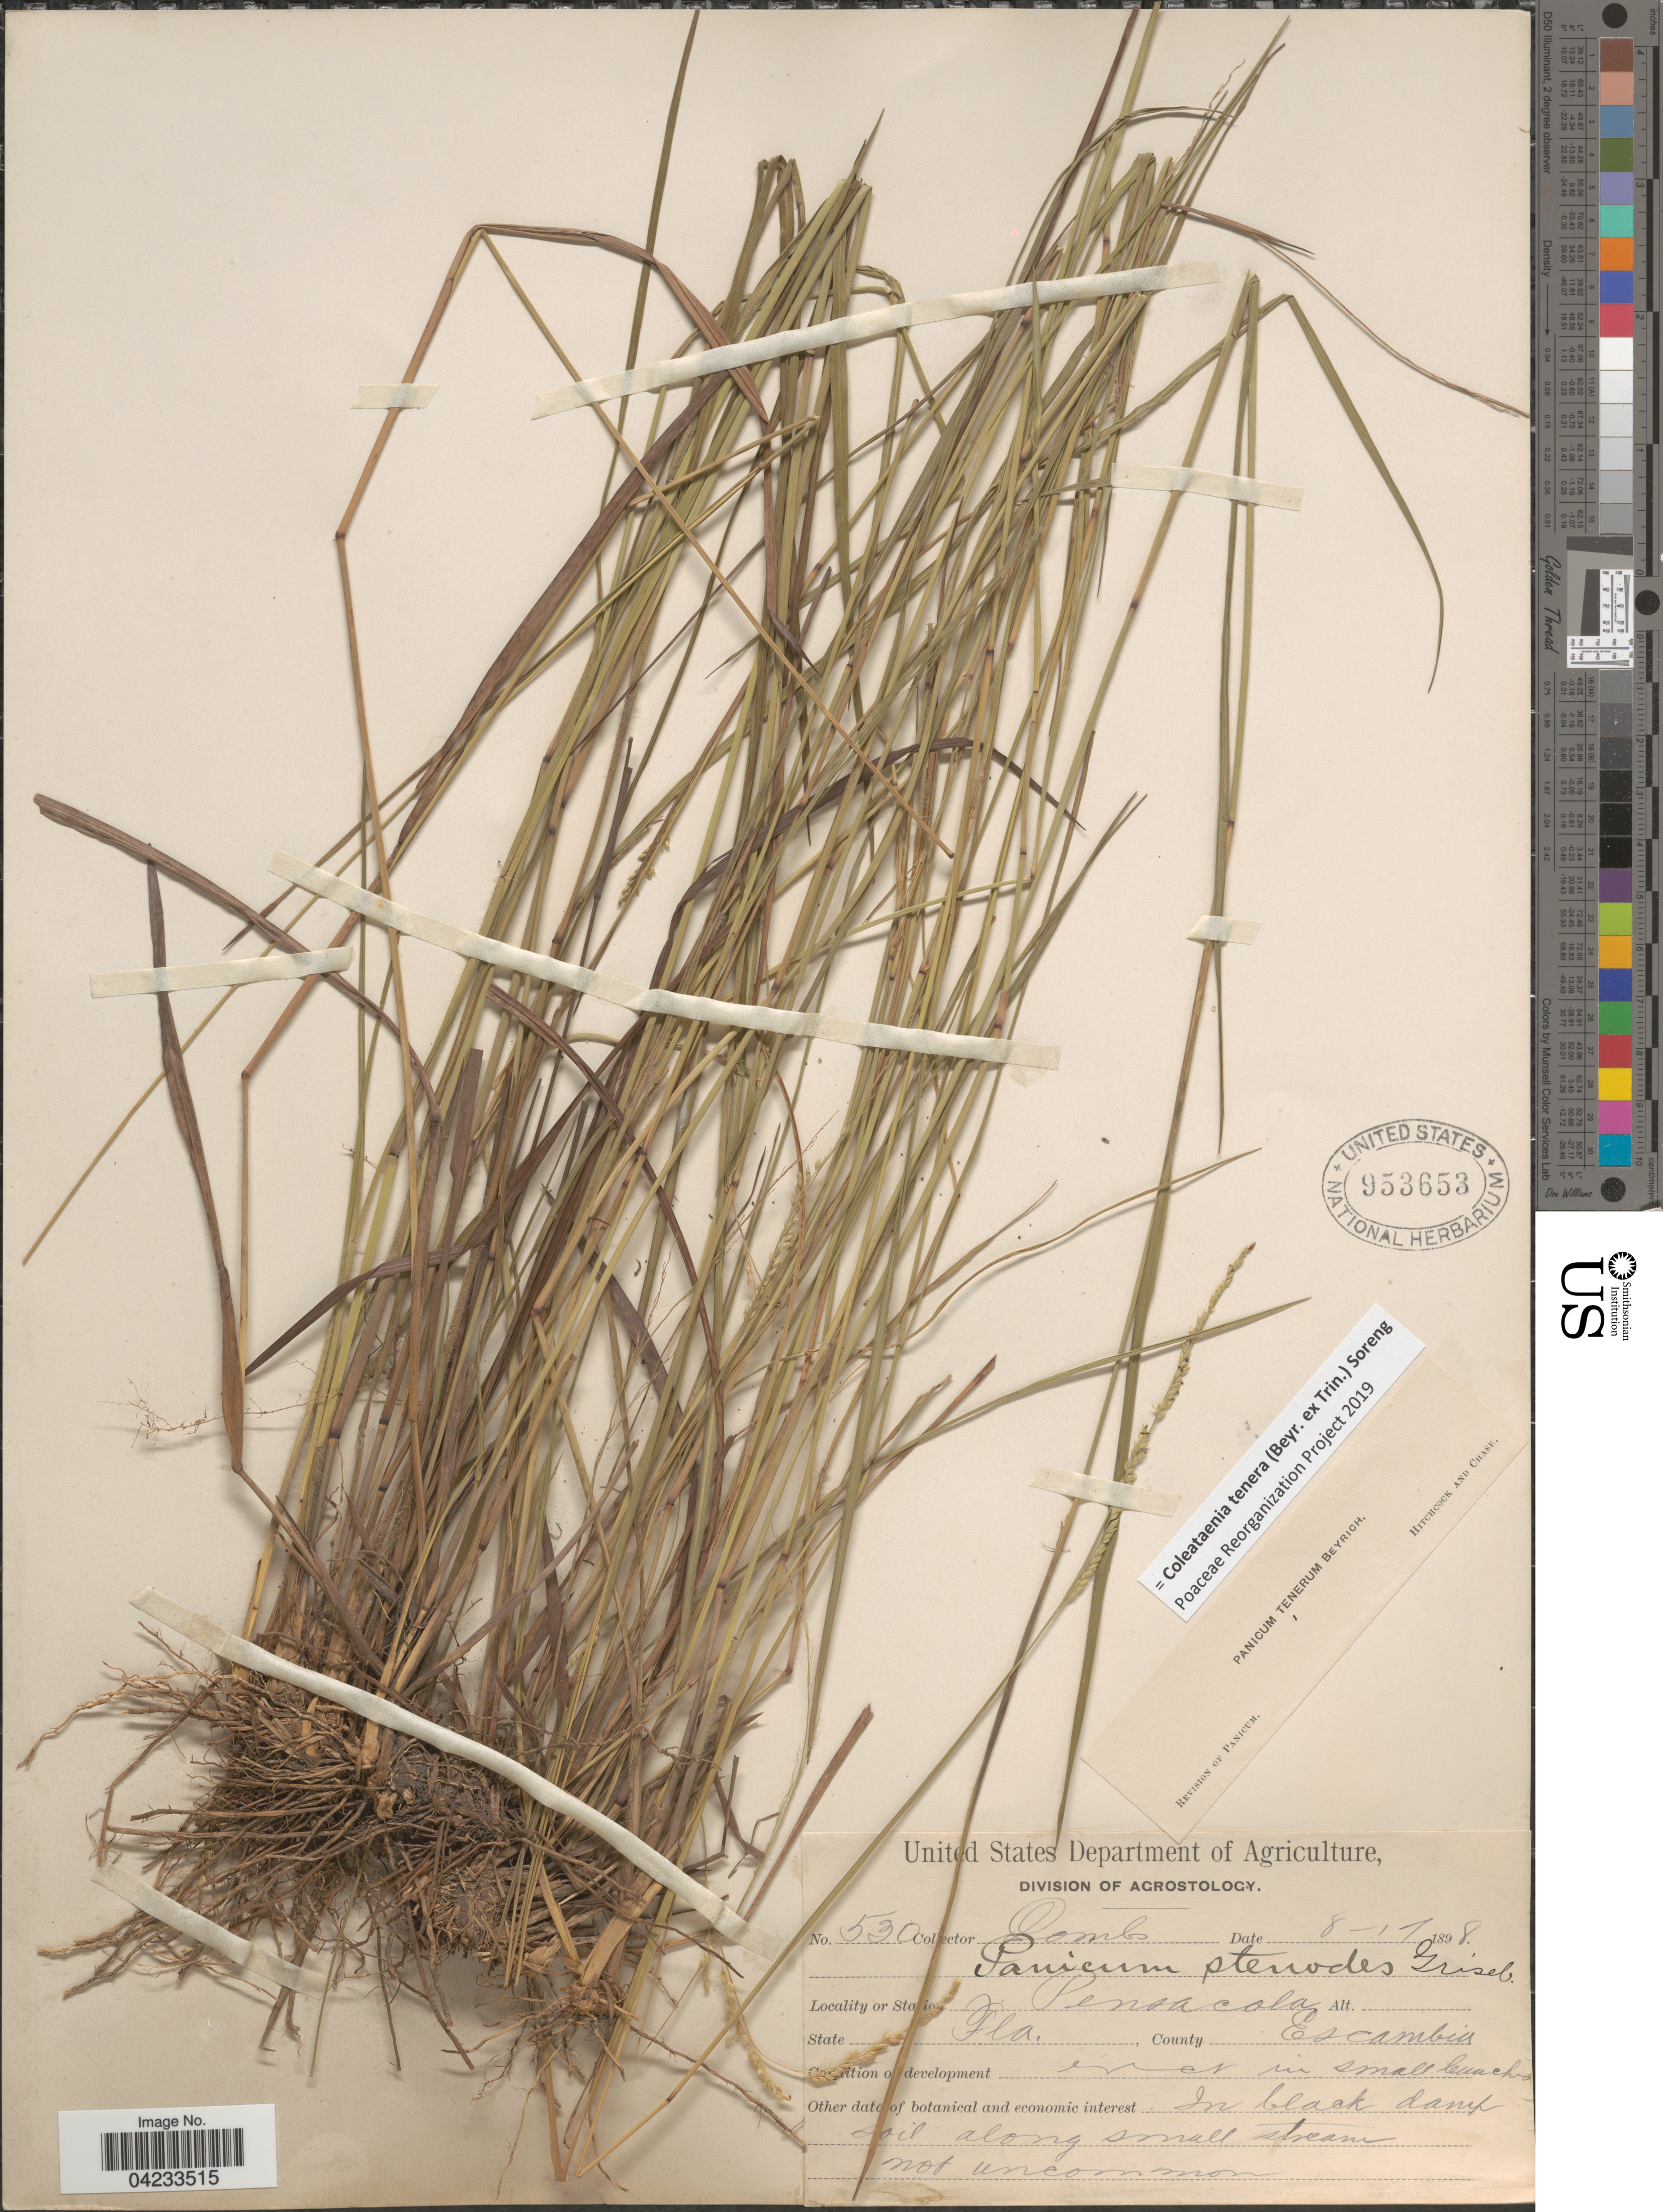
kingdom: Plantae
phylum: Tracheophyta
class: Liliopsida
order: Poales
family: Poaceae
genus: Coleataenia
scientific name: Coleataenia tenera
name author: (Beyr. ex Trin.) Soreng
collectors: -. Combs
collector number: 530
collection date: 1898-08-17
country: United States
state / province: Florida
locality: Pensacola. County Escambia. Soil along small stream.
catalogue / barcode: US 953653